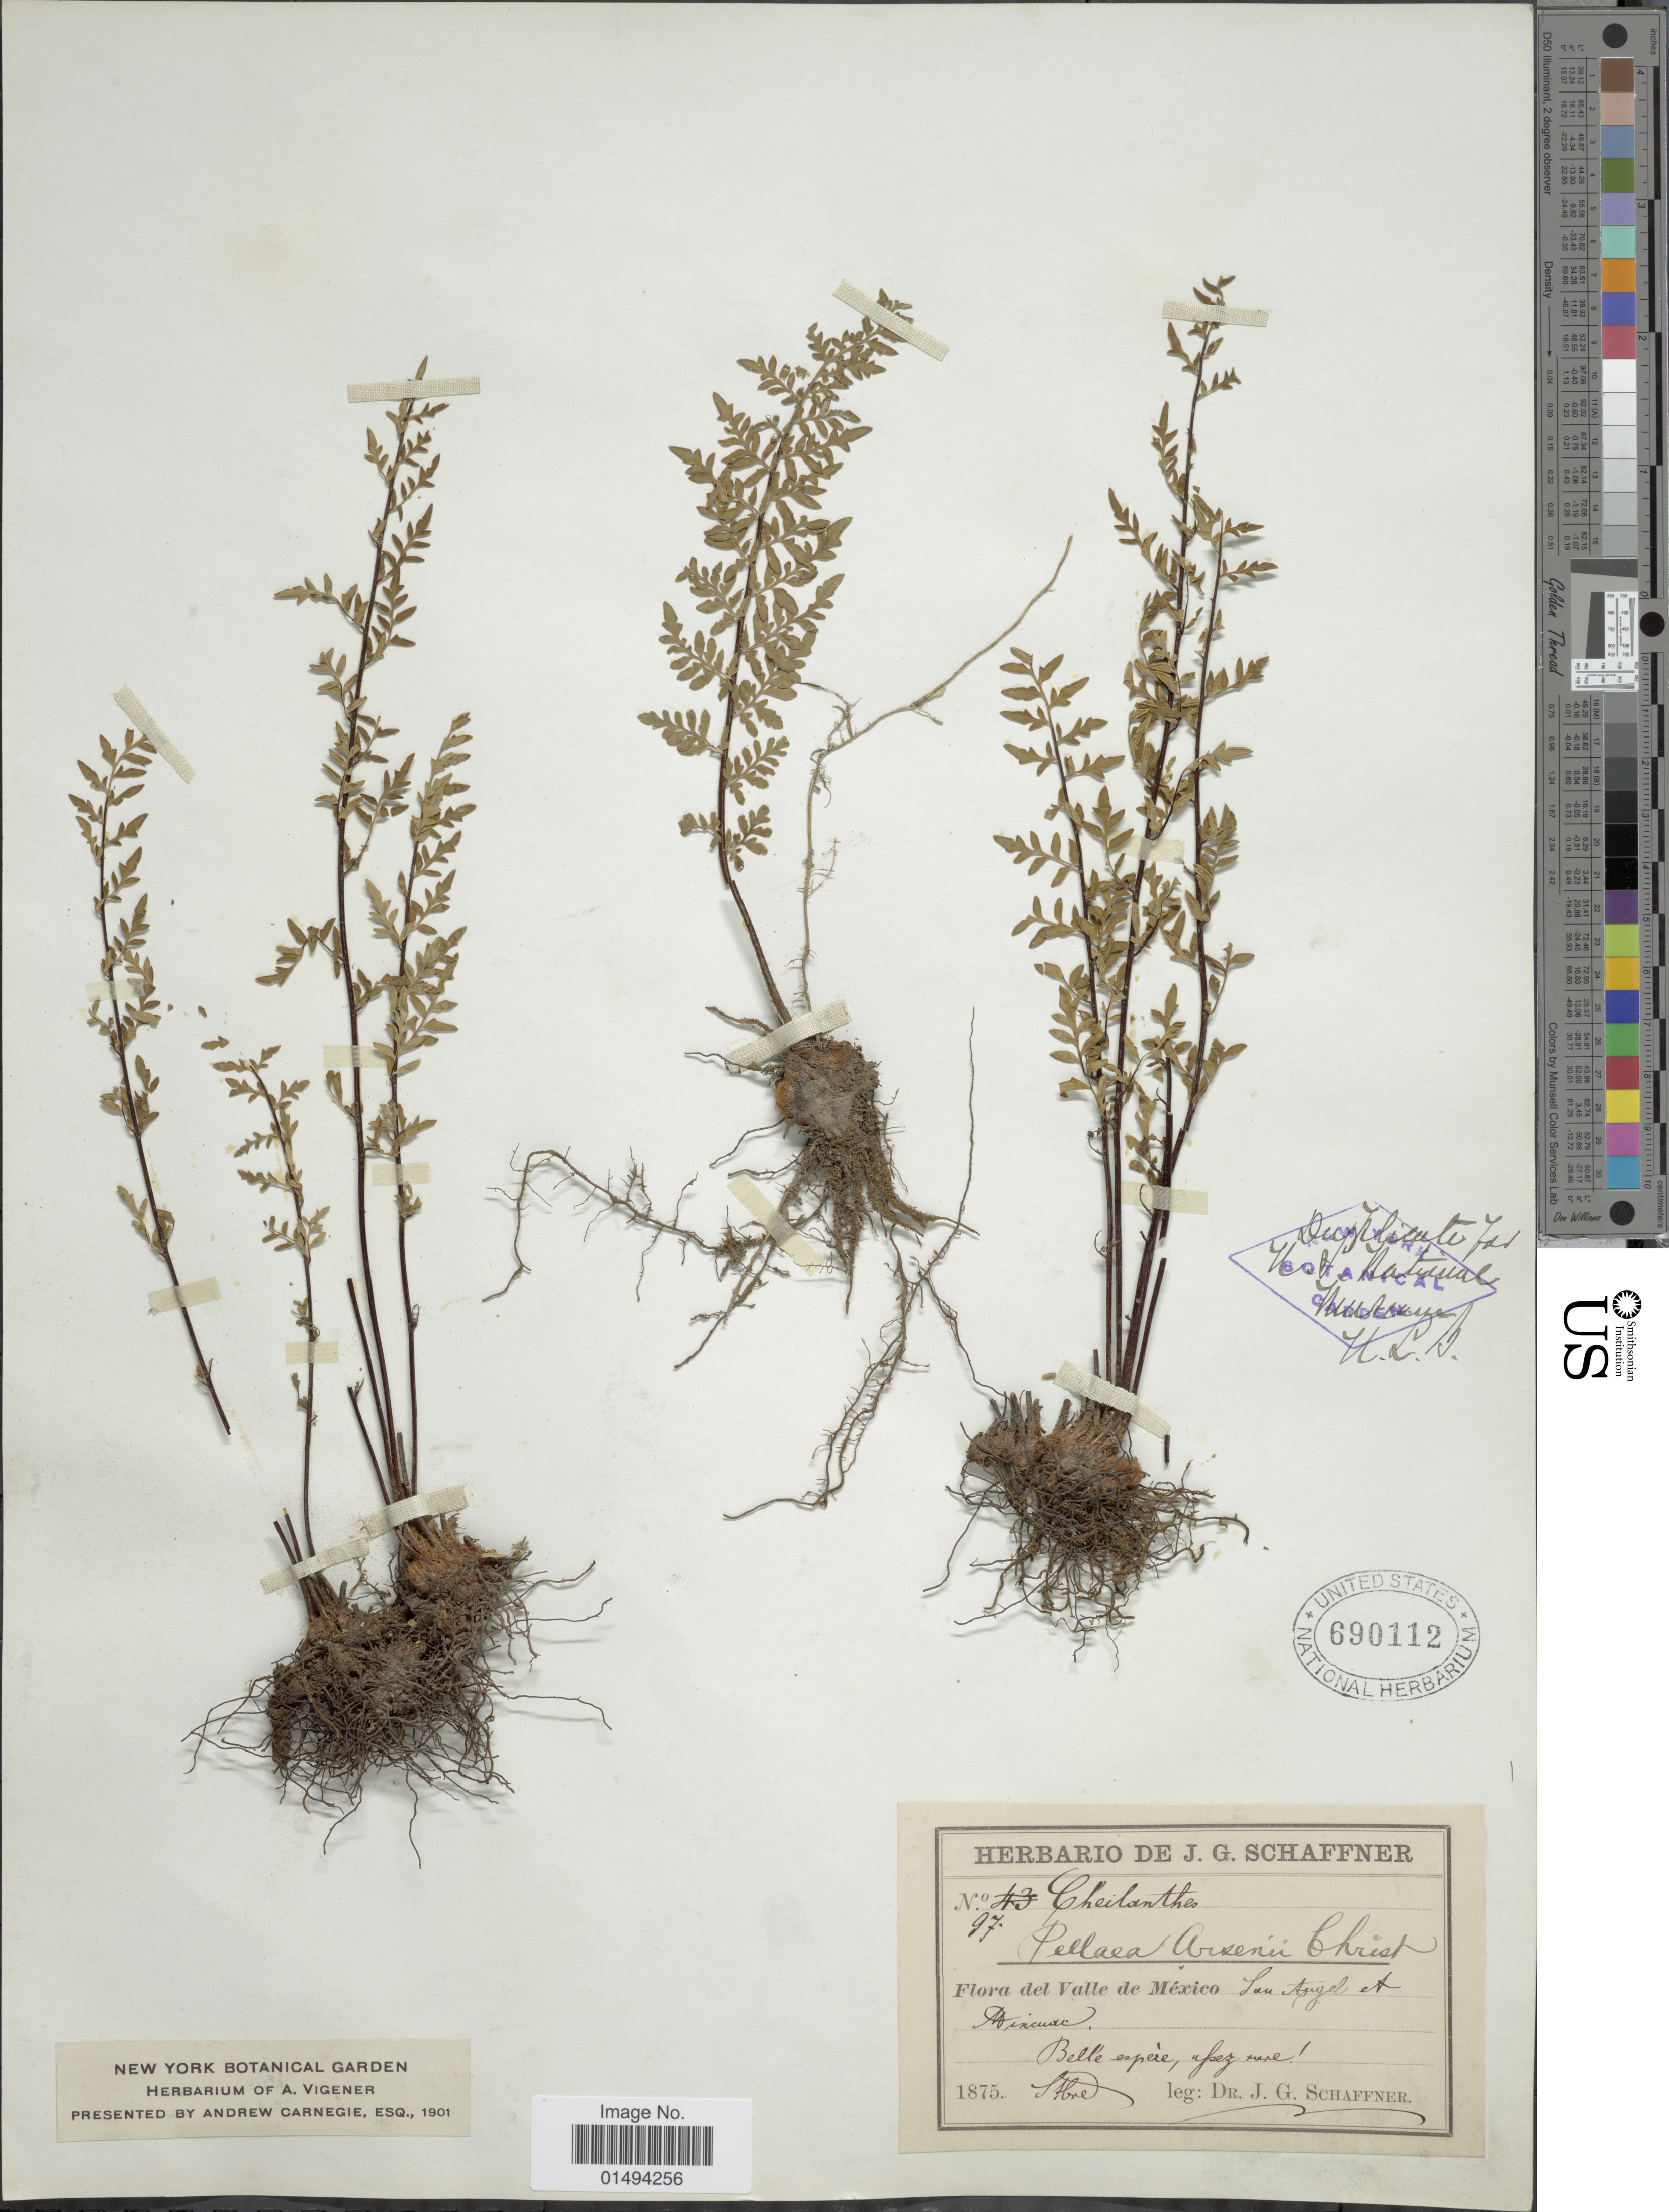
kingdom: Plantae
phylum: Tracheophyta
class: Polypodiopsida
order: Polypodiales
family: Pteridaceae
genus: Myriopteris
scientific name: Myriopteris allosuroides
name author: (Mett.) Grusz & Windham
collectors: J. G. Schaffner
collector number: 97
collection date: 1875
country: Mexico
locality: San Angel et Mixcuac, Belle sepere, apez nune [interpreted]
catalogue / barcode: US 690112